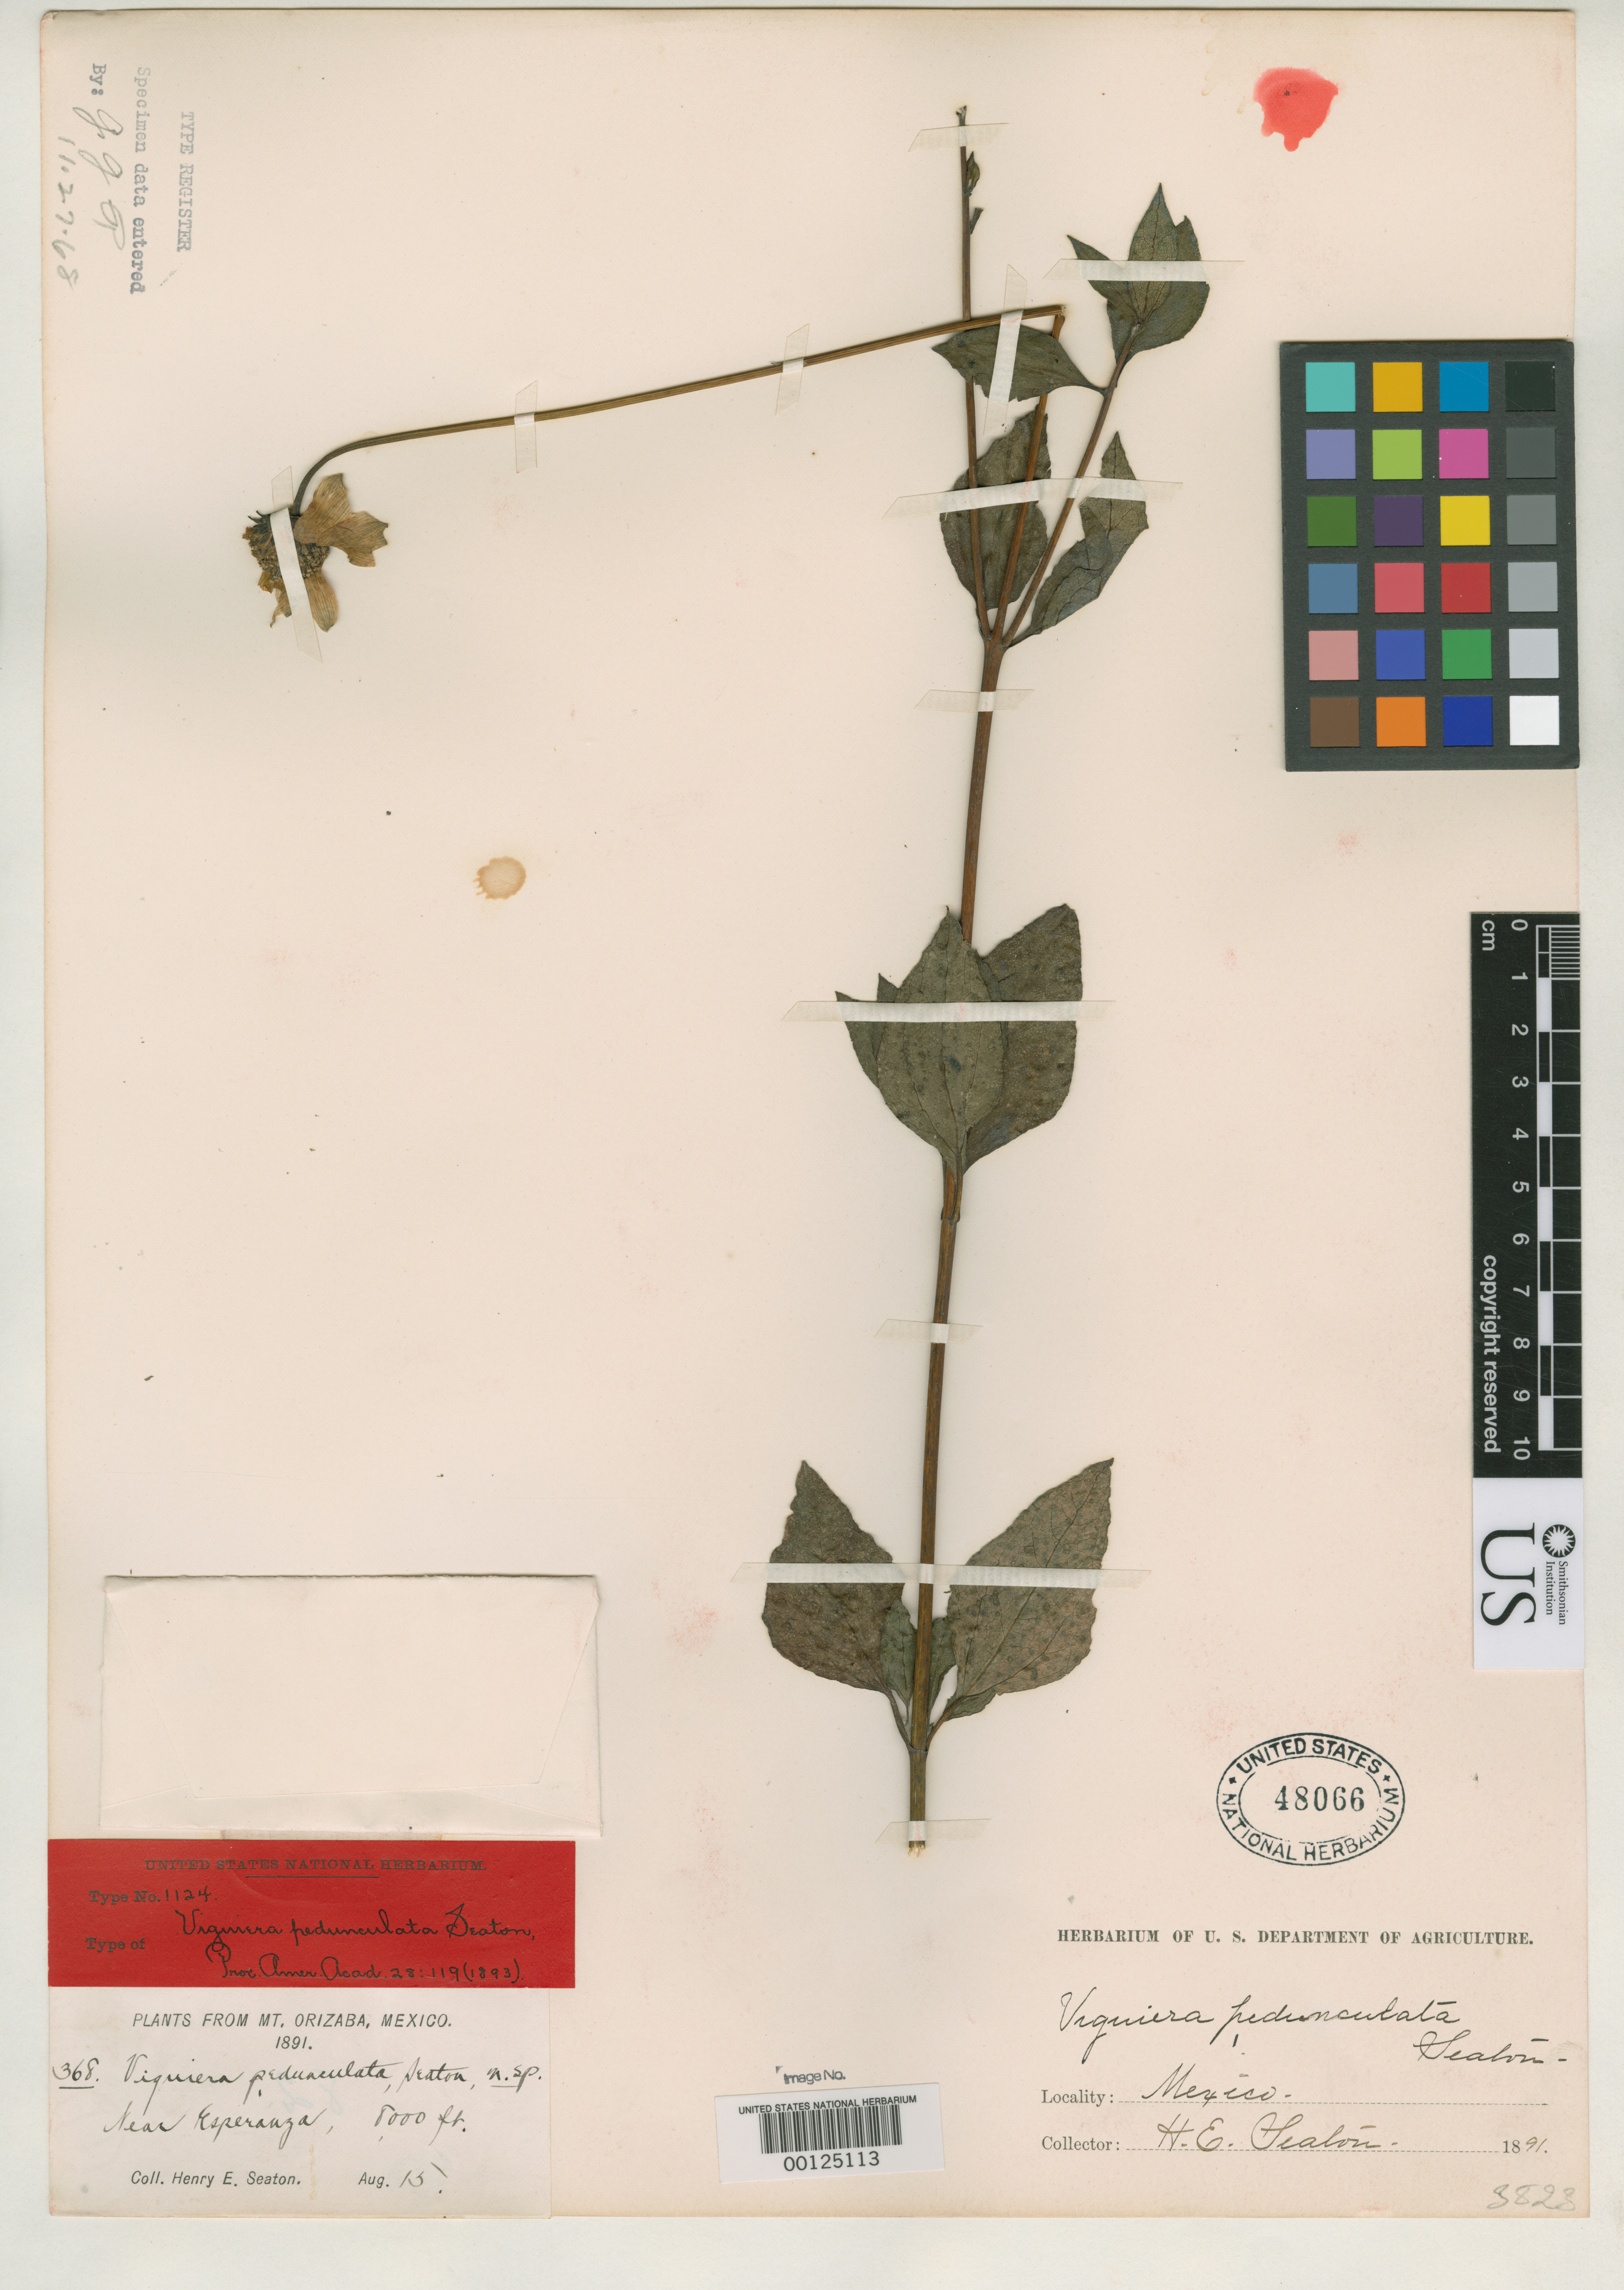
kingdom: Plantae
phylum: Tracheophyta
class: Magnoliopsida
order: Asterales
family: Asteraceae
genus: Viguiera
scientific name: Viguiera pedunculata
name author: Seaton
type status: Isotype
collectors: H. E. Seaton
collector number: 368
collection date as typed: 15 Aug 1891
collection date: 1891-08-15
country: Mexico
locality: Near Esperanza.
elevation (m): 2438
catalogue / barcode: US 48066